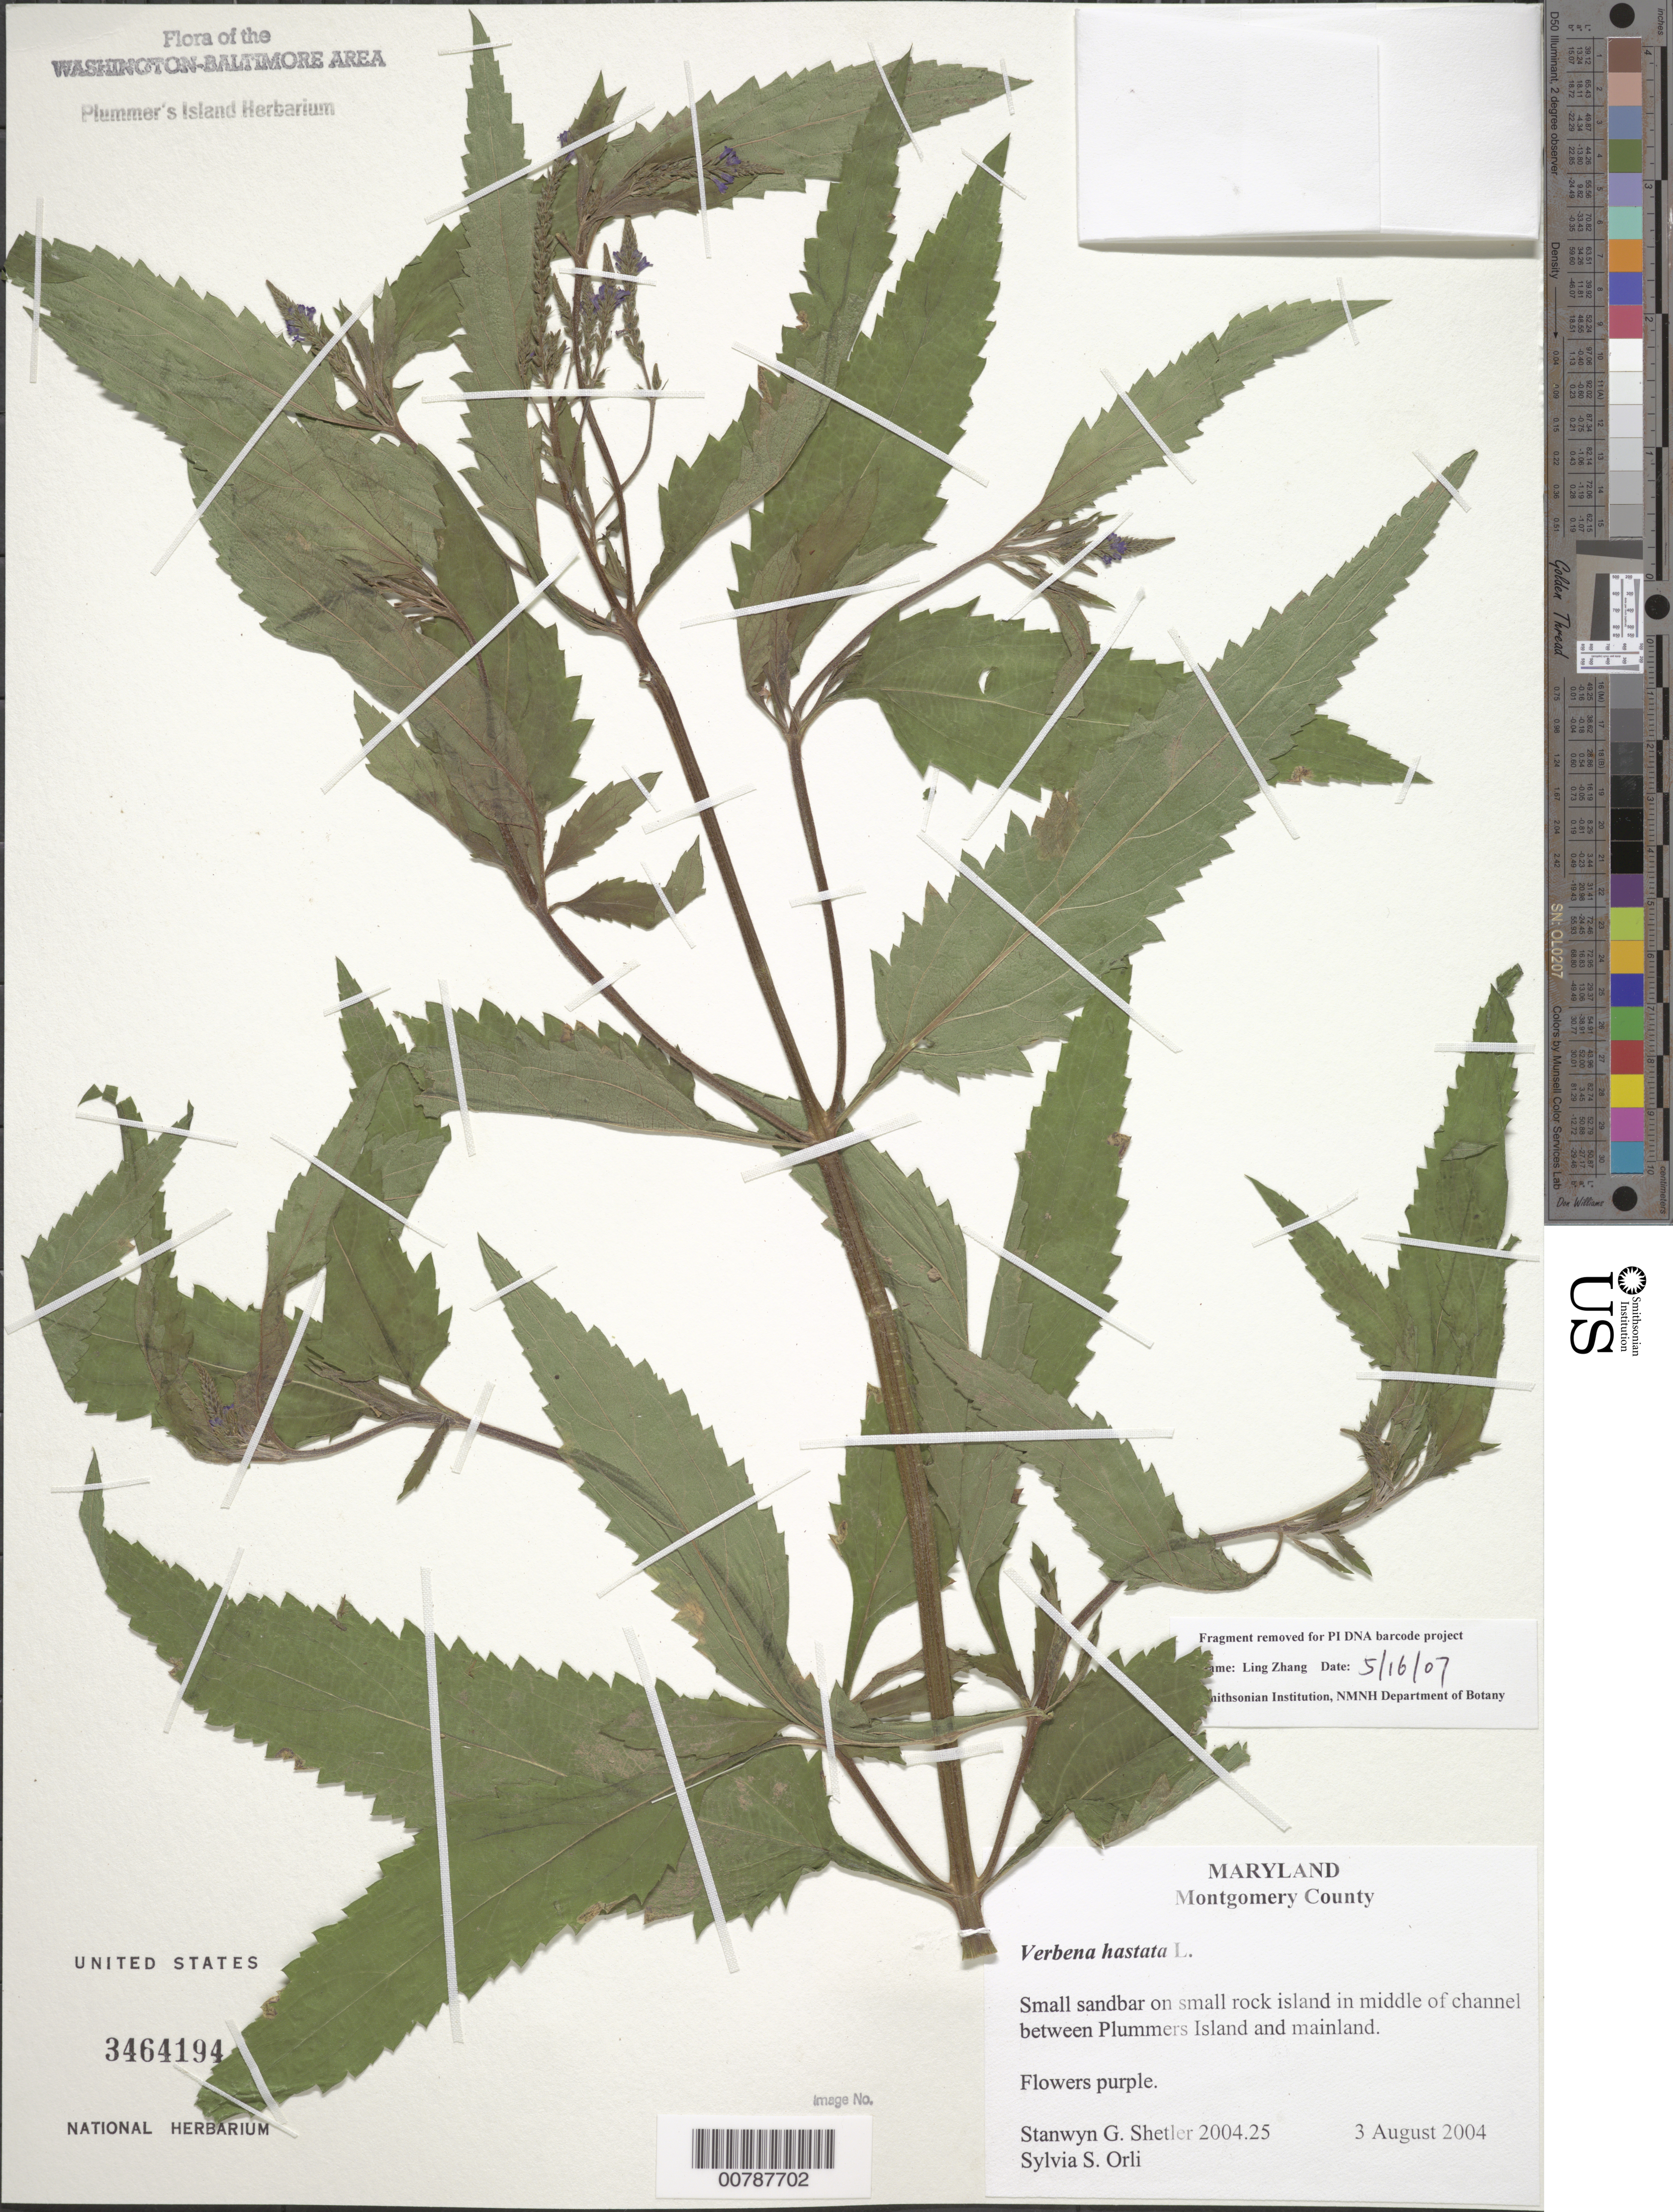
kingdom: Plantae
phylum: Tracheophyta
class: Magnoliopsida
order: Lamiales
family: Verbenaceae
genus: Verbena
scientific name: Verbena hastata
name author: L.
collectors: S. Shetler & S. S. Orli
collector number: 2004.25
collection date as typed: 3 August 2004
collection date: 2004-08-03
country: United States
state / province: Maryland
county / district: Montgomery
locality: In middle of channel between Plummers Island and mainland.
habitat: Small sandbar on small rock island.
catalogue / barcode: US 3464194